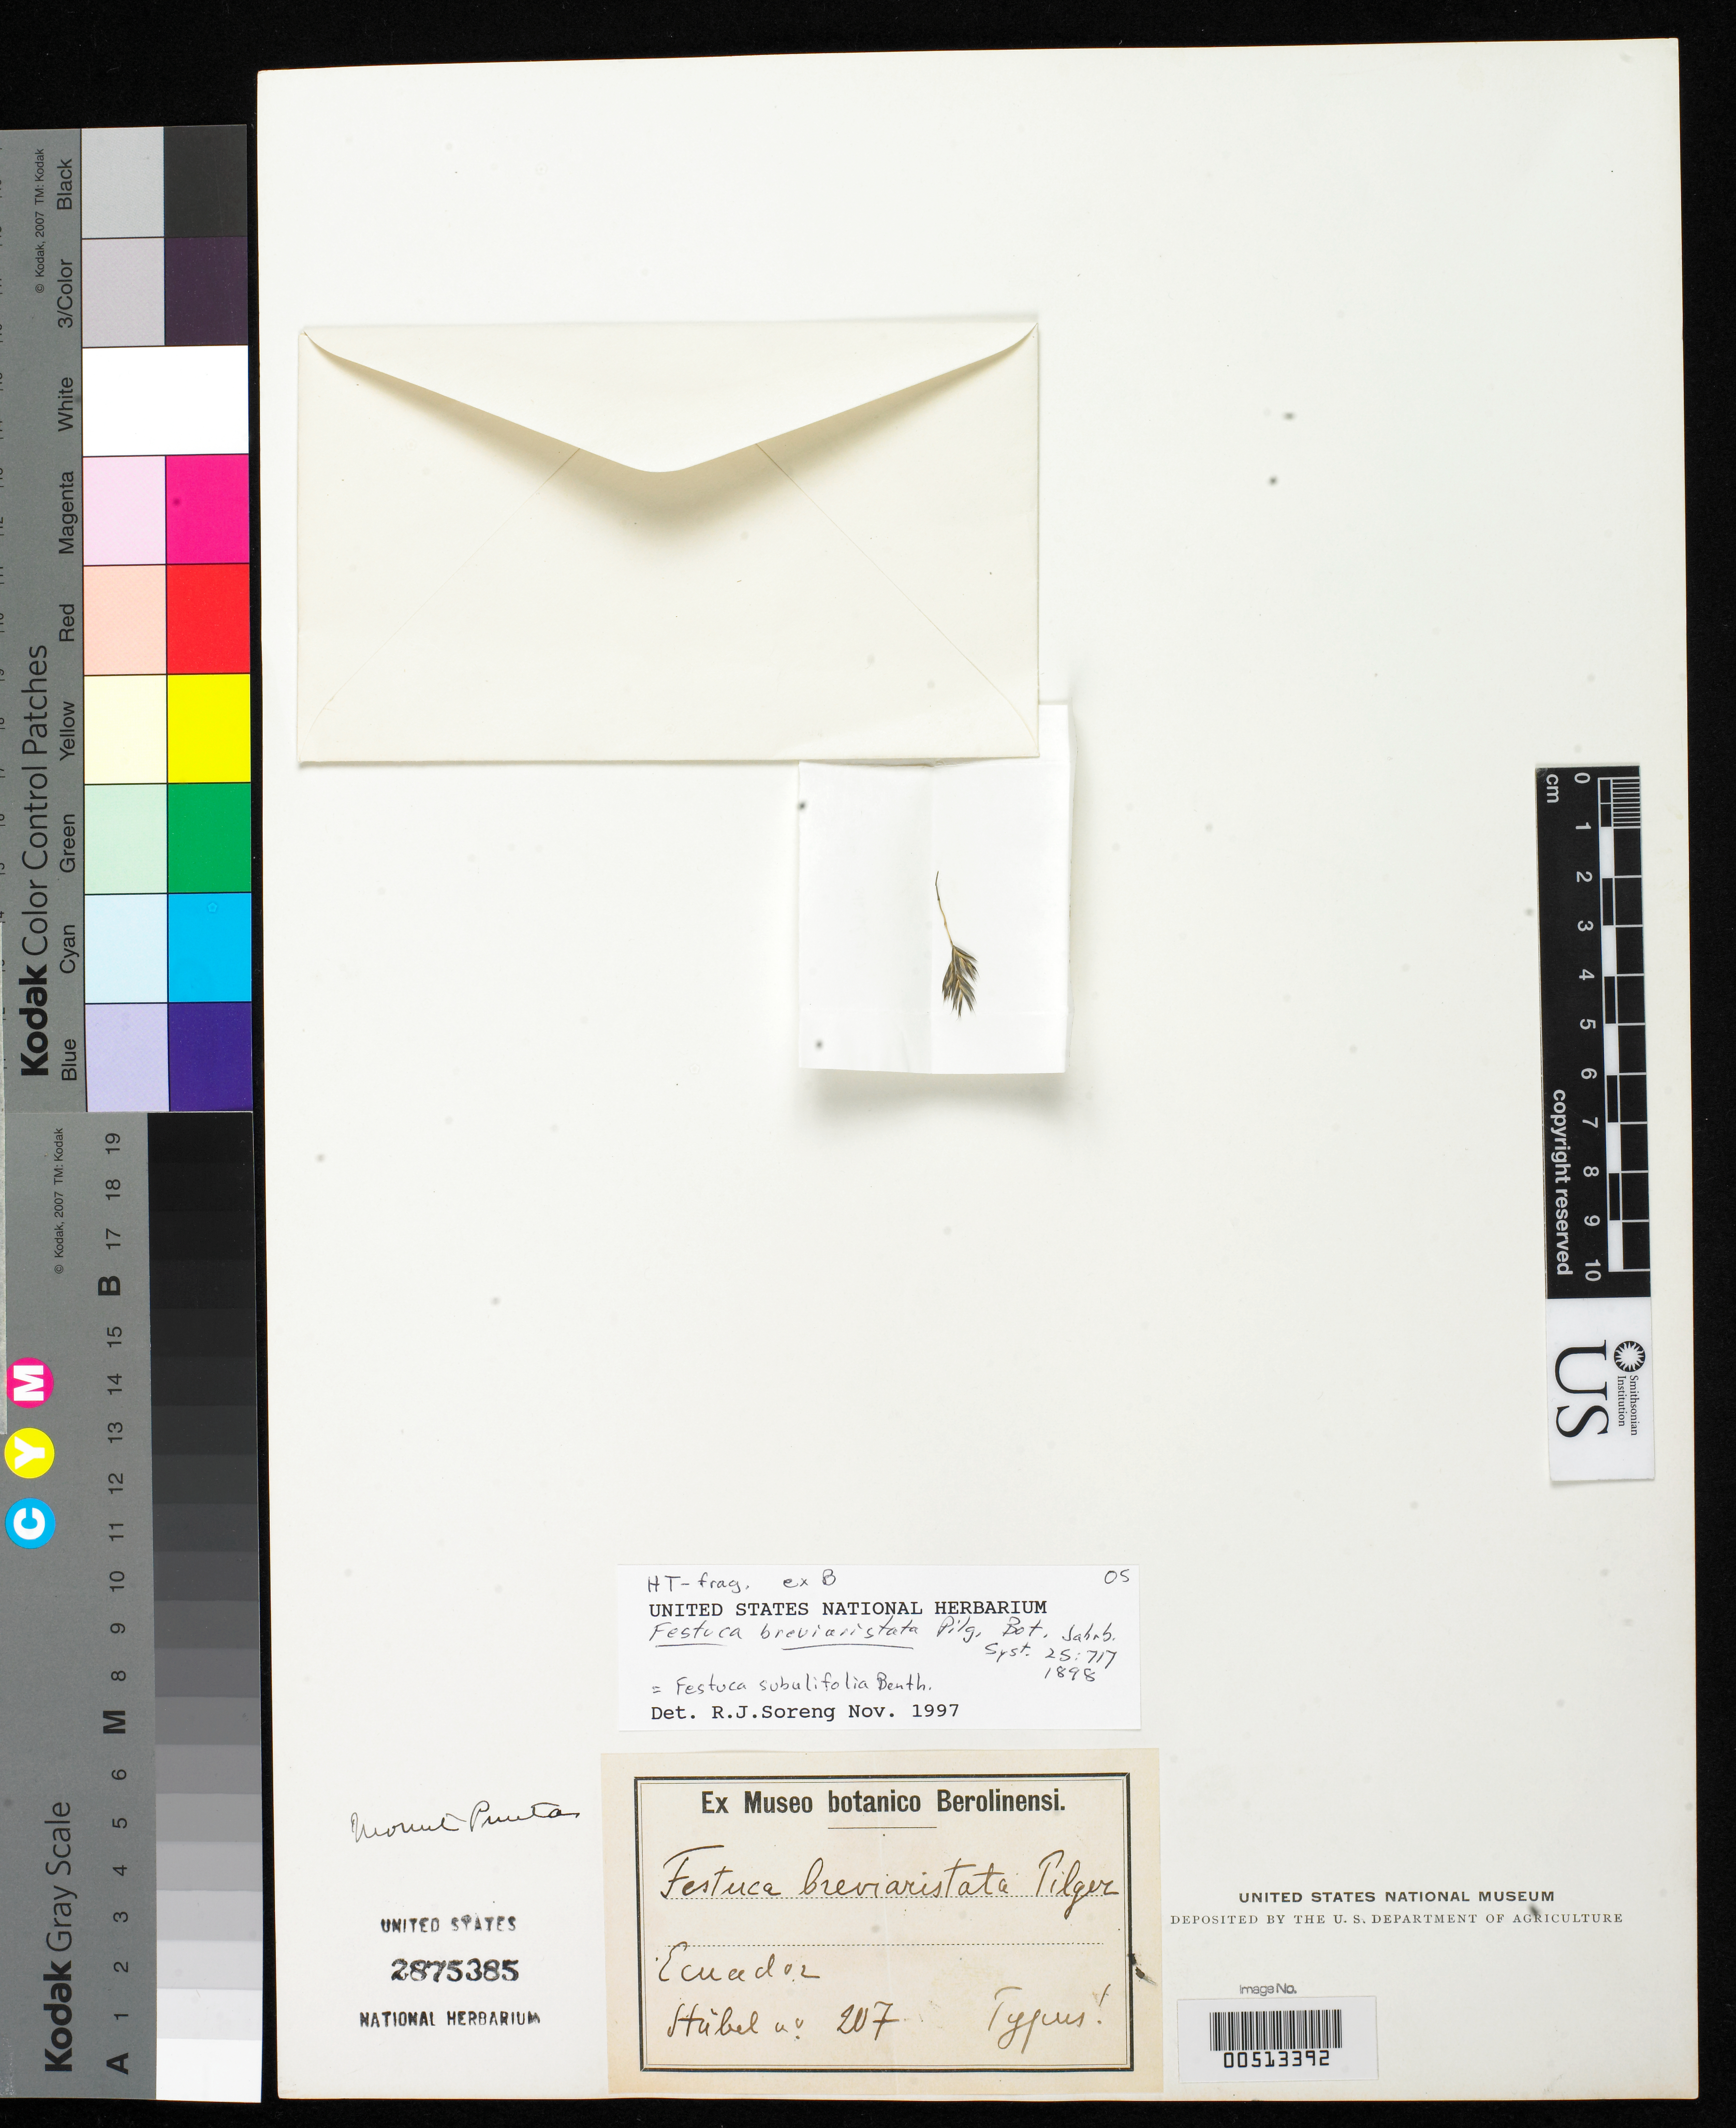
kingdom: Plantae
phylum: Tracheophyta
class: Liliopsida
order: Poales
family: Poaceae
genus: Festuca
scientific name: Festuca breviaristata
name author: Pilg.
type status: Type Fragment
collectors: A. Stuebel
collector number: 207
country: Ecuador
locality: Mount Puntas.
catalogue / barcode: US 2875385